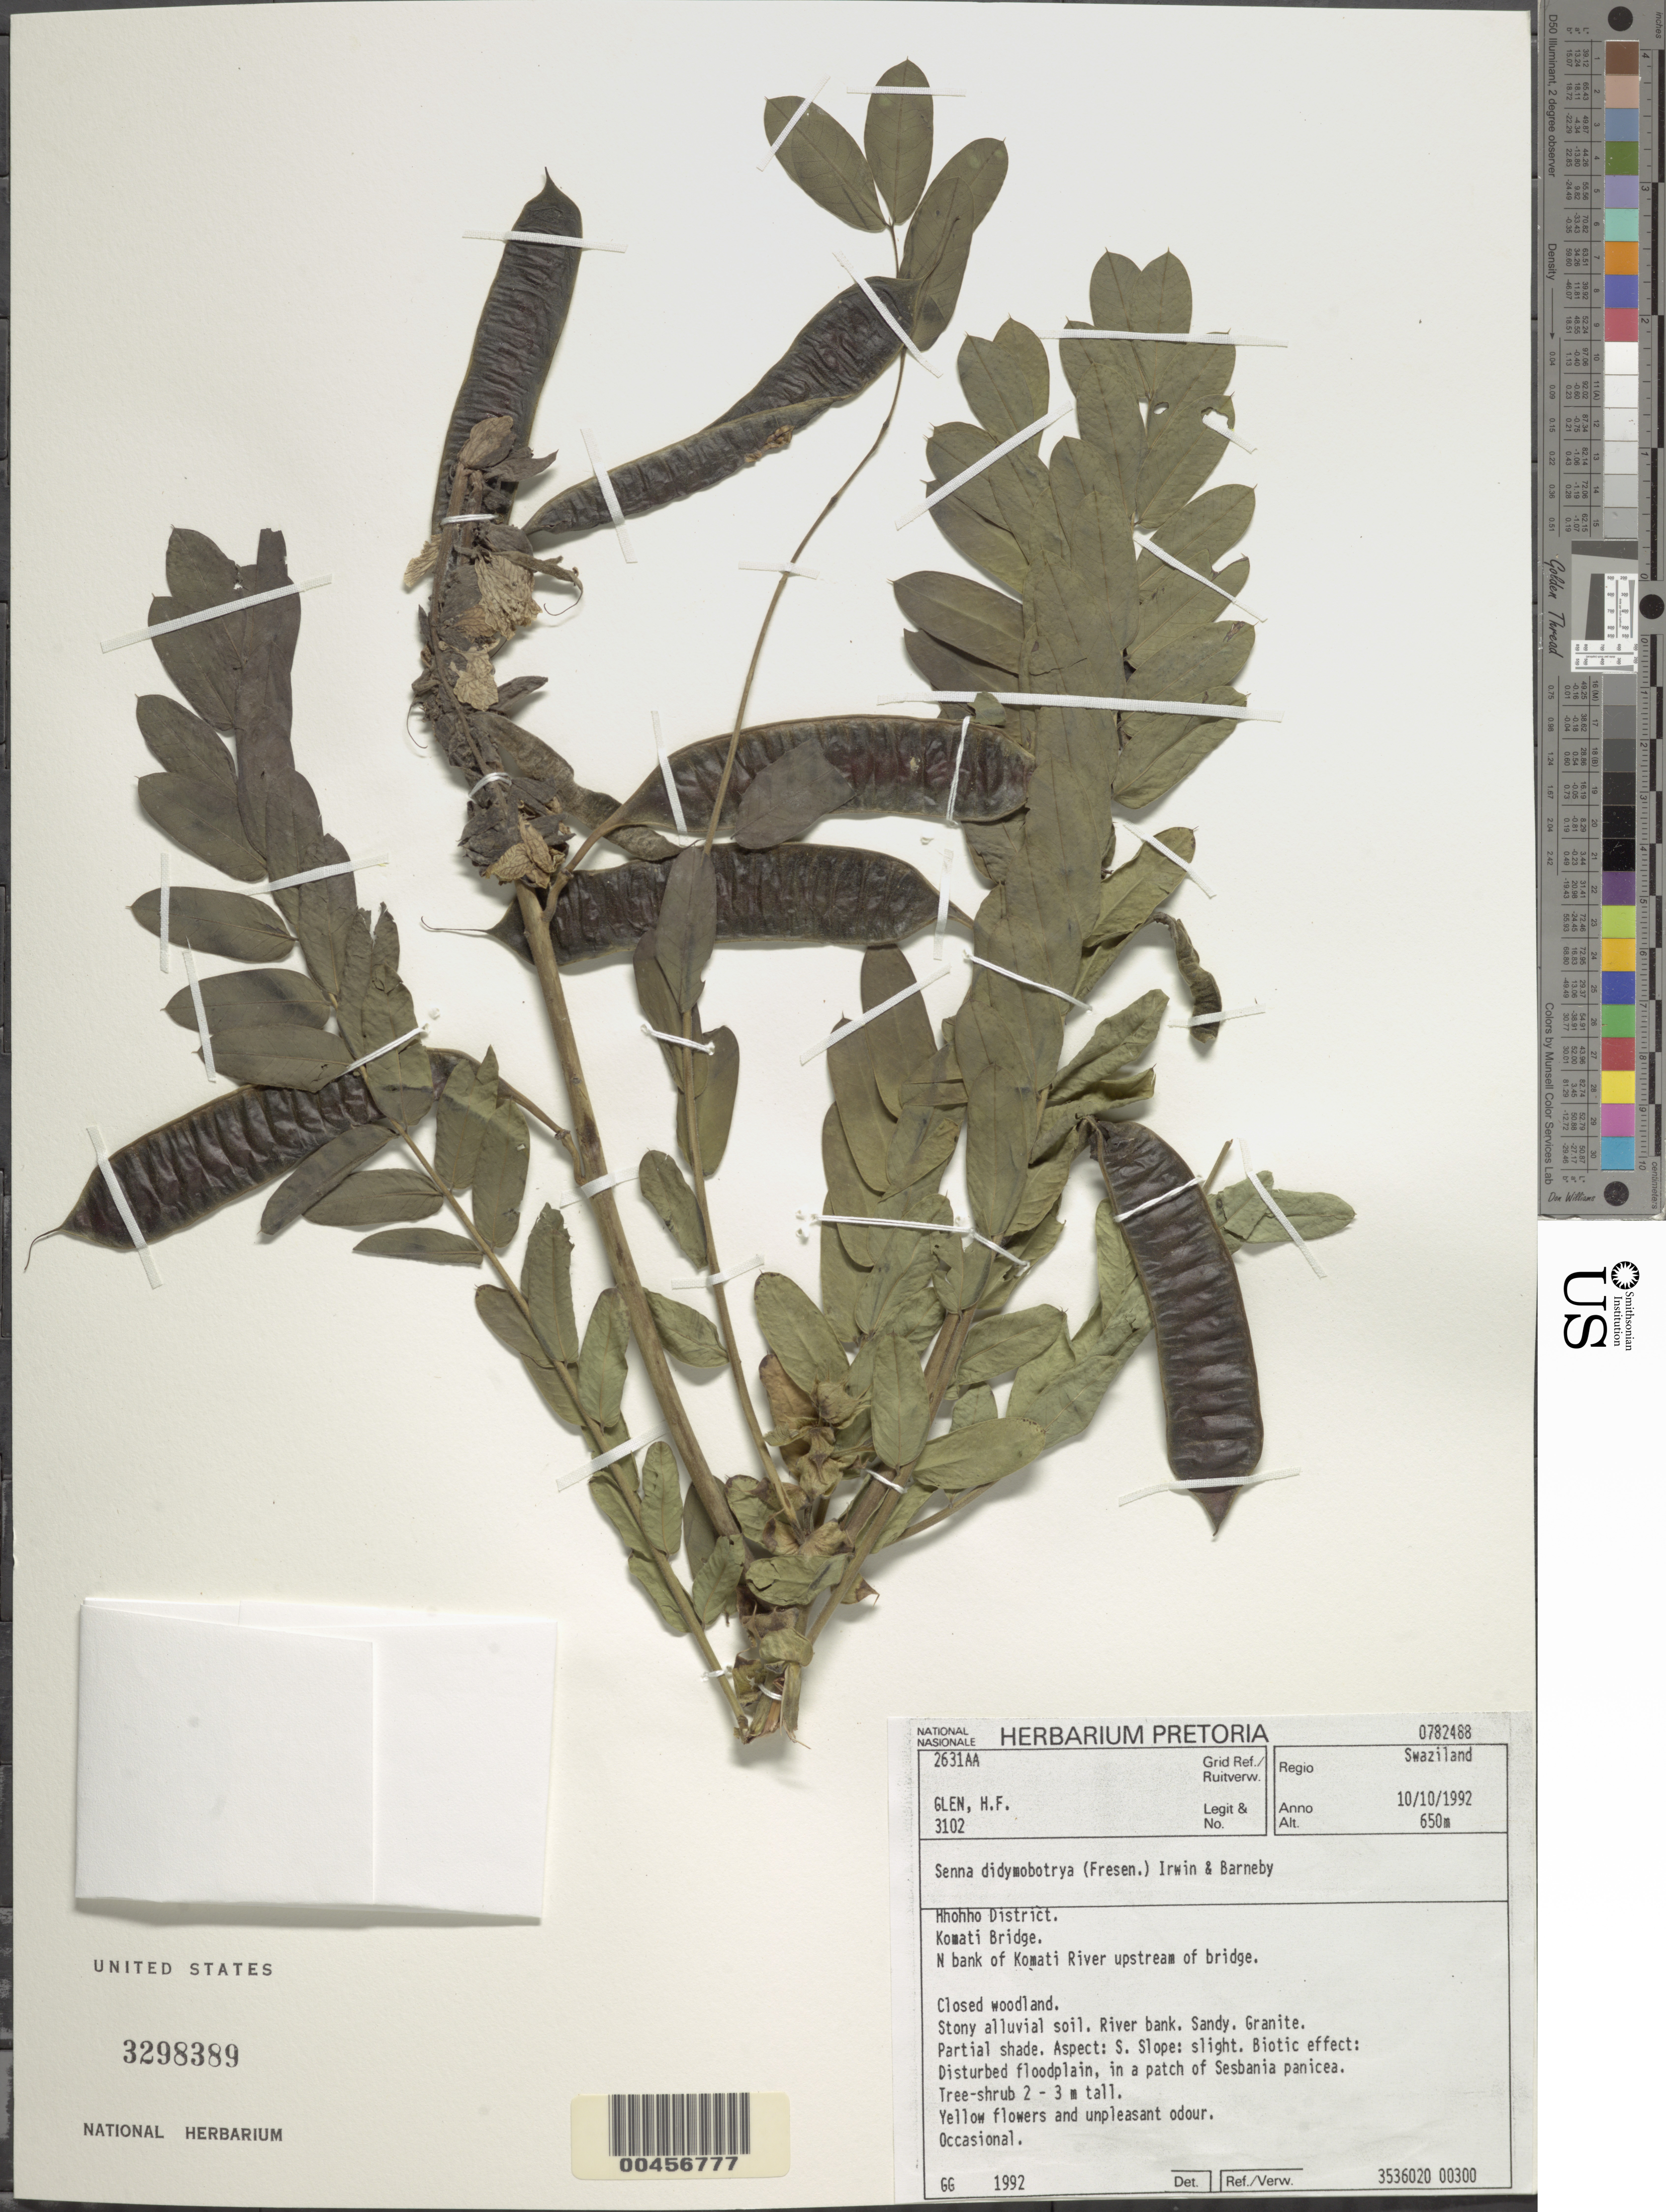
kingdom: Plantae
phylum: Tracheophyta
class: Magnoliopsida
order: Fabales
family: Fabaceae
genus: Senna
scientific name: Senna didymobotrya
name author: (Fresen.) H.S. Irwin & Barneby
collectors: H. F. Glen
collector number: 3102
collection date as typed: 10 Oct 1992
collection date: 1992-10-10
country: Eswatini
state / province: Hhohho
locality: Komati bridge, n bank of komati river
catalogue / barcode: US 3298389